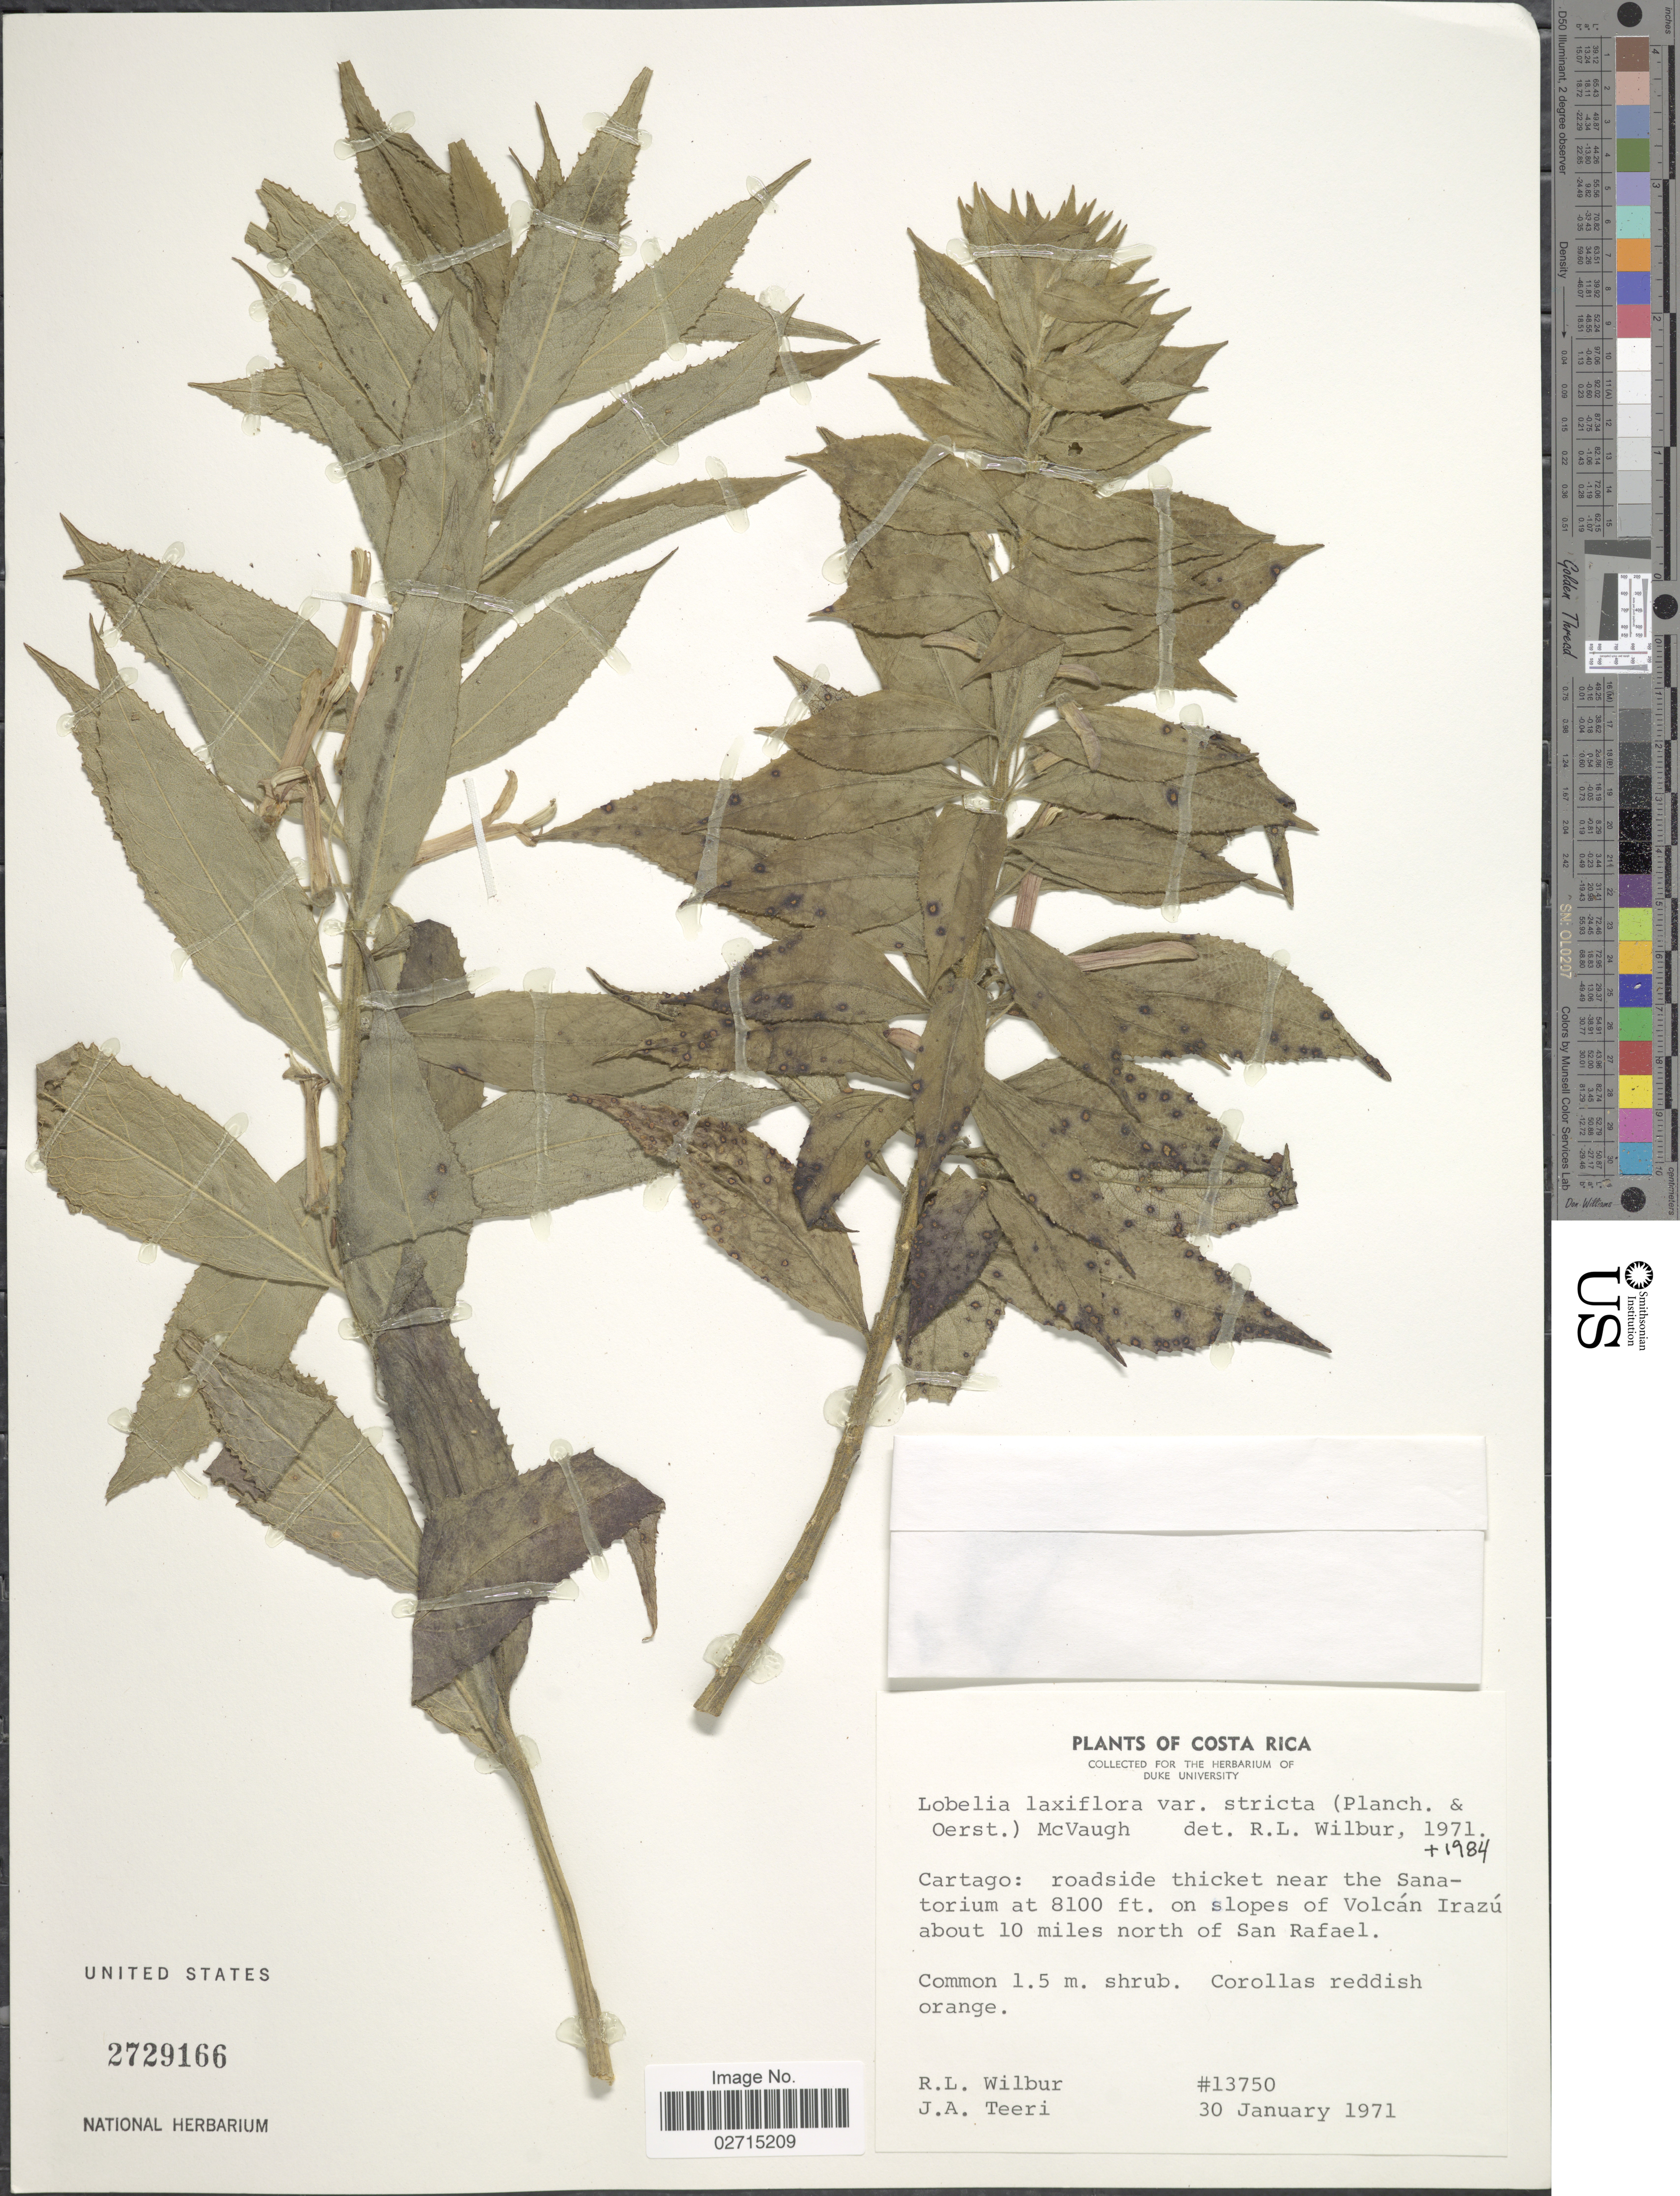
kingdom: Plantae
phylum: Tracheophyta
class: Magnoliopsida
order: Asterales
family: Campanulaceae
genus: Lobelia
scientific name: Lobelia laxiflora var. stricta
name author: (Planch. & Oerst.) McVaugh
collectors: R. L. Wilbur & J. Teeri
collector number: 13750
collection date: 1971-01-30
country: Costa Rica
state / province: Cartago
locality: Roadside thicket near the Sanatorium on slopes of Volcán Irazú about 10 miles north of San Rafael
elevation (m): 2469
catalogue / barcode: US 2729166